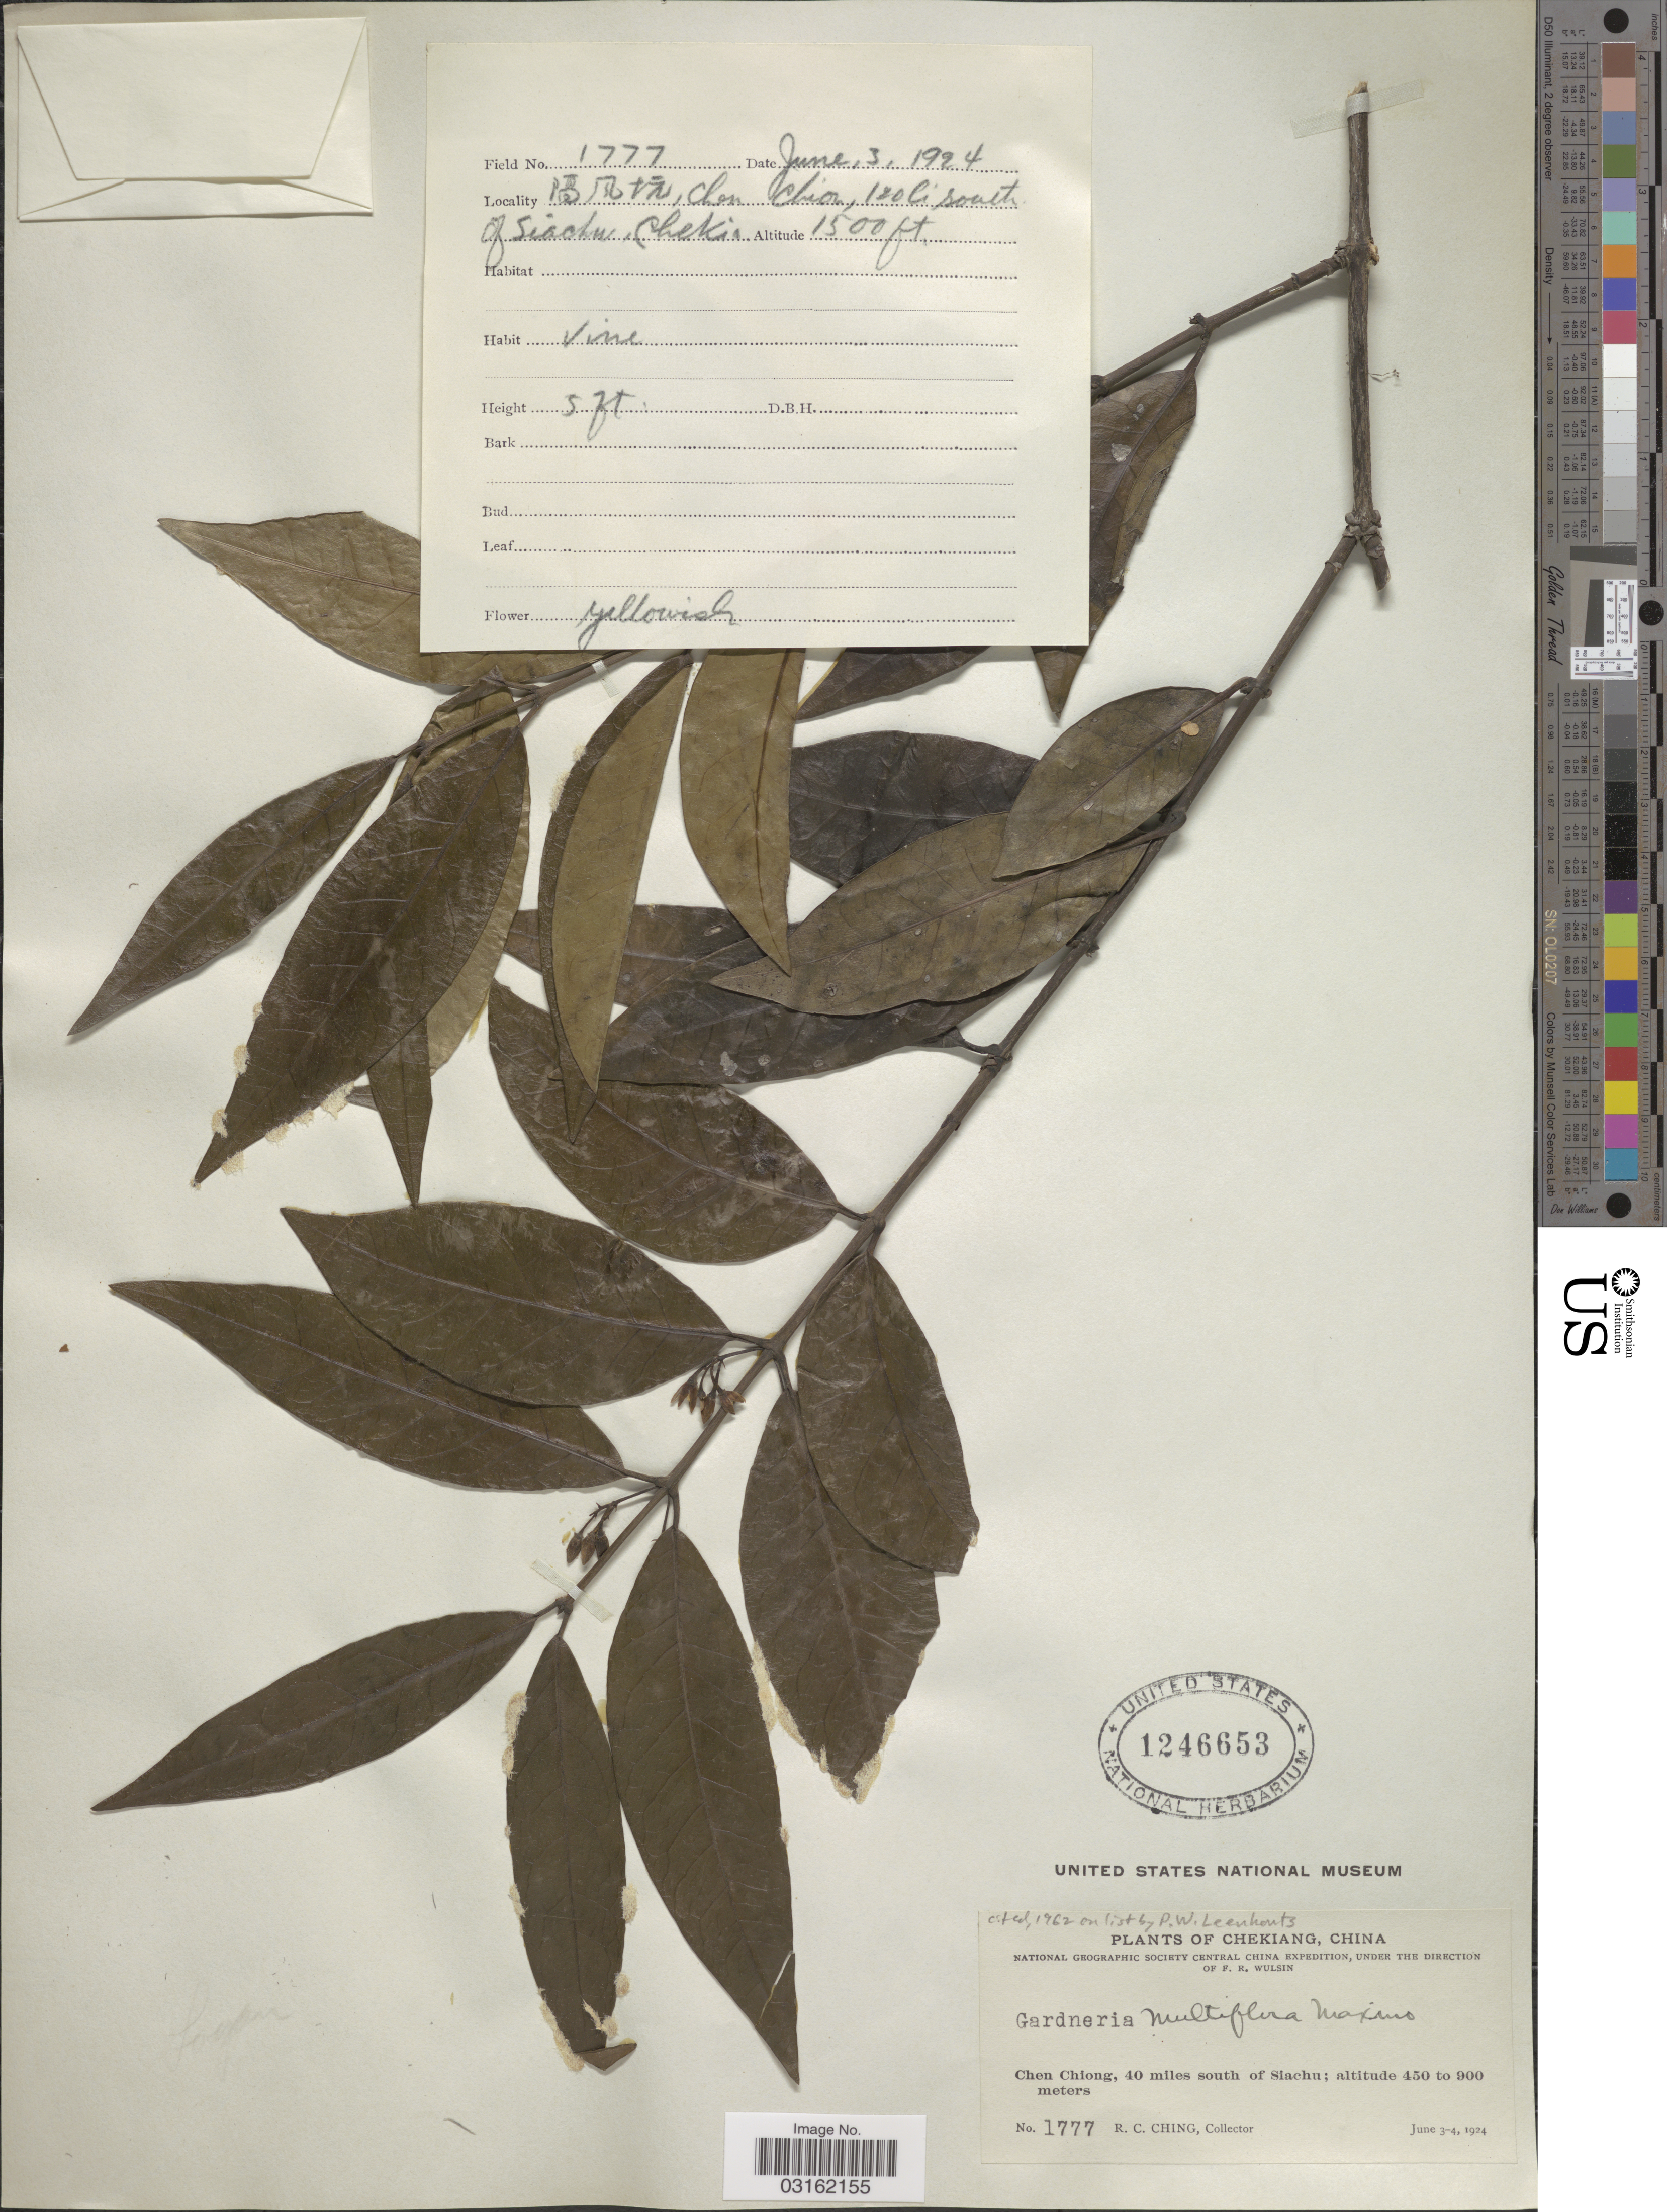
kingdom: Plantae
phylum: Tracheophyta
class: Magnoliopsida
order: Gentianales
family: Loganiaceae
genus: Gardneria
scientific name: Gardneria multiflora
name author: Makino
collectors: R. C. Ching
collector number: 1777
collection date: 1924-06-03/1924-06-04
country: China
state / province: Zhejiang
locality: Chekiang, Chen Chiong, 40 miles south of Siachu.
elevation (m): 450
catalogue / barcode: US 1246653